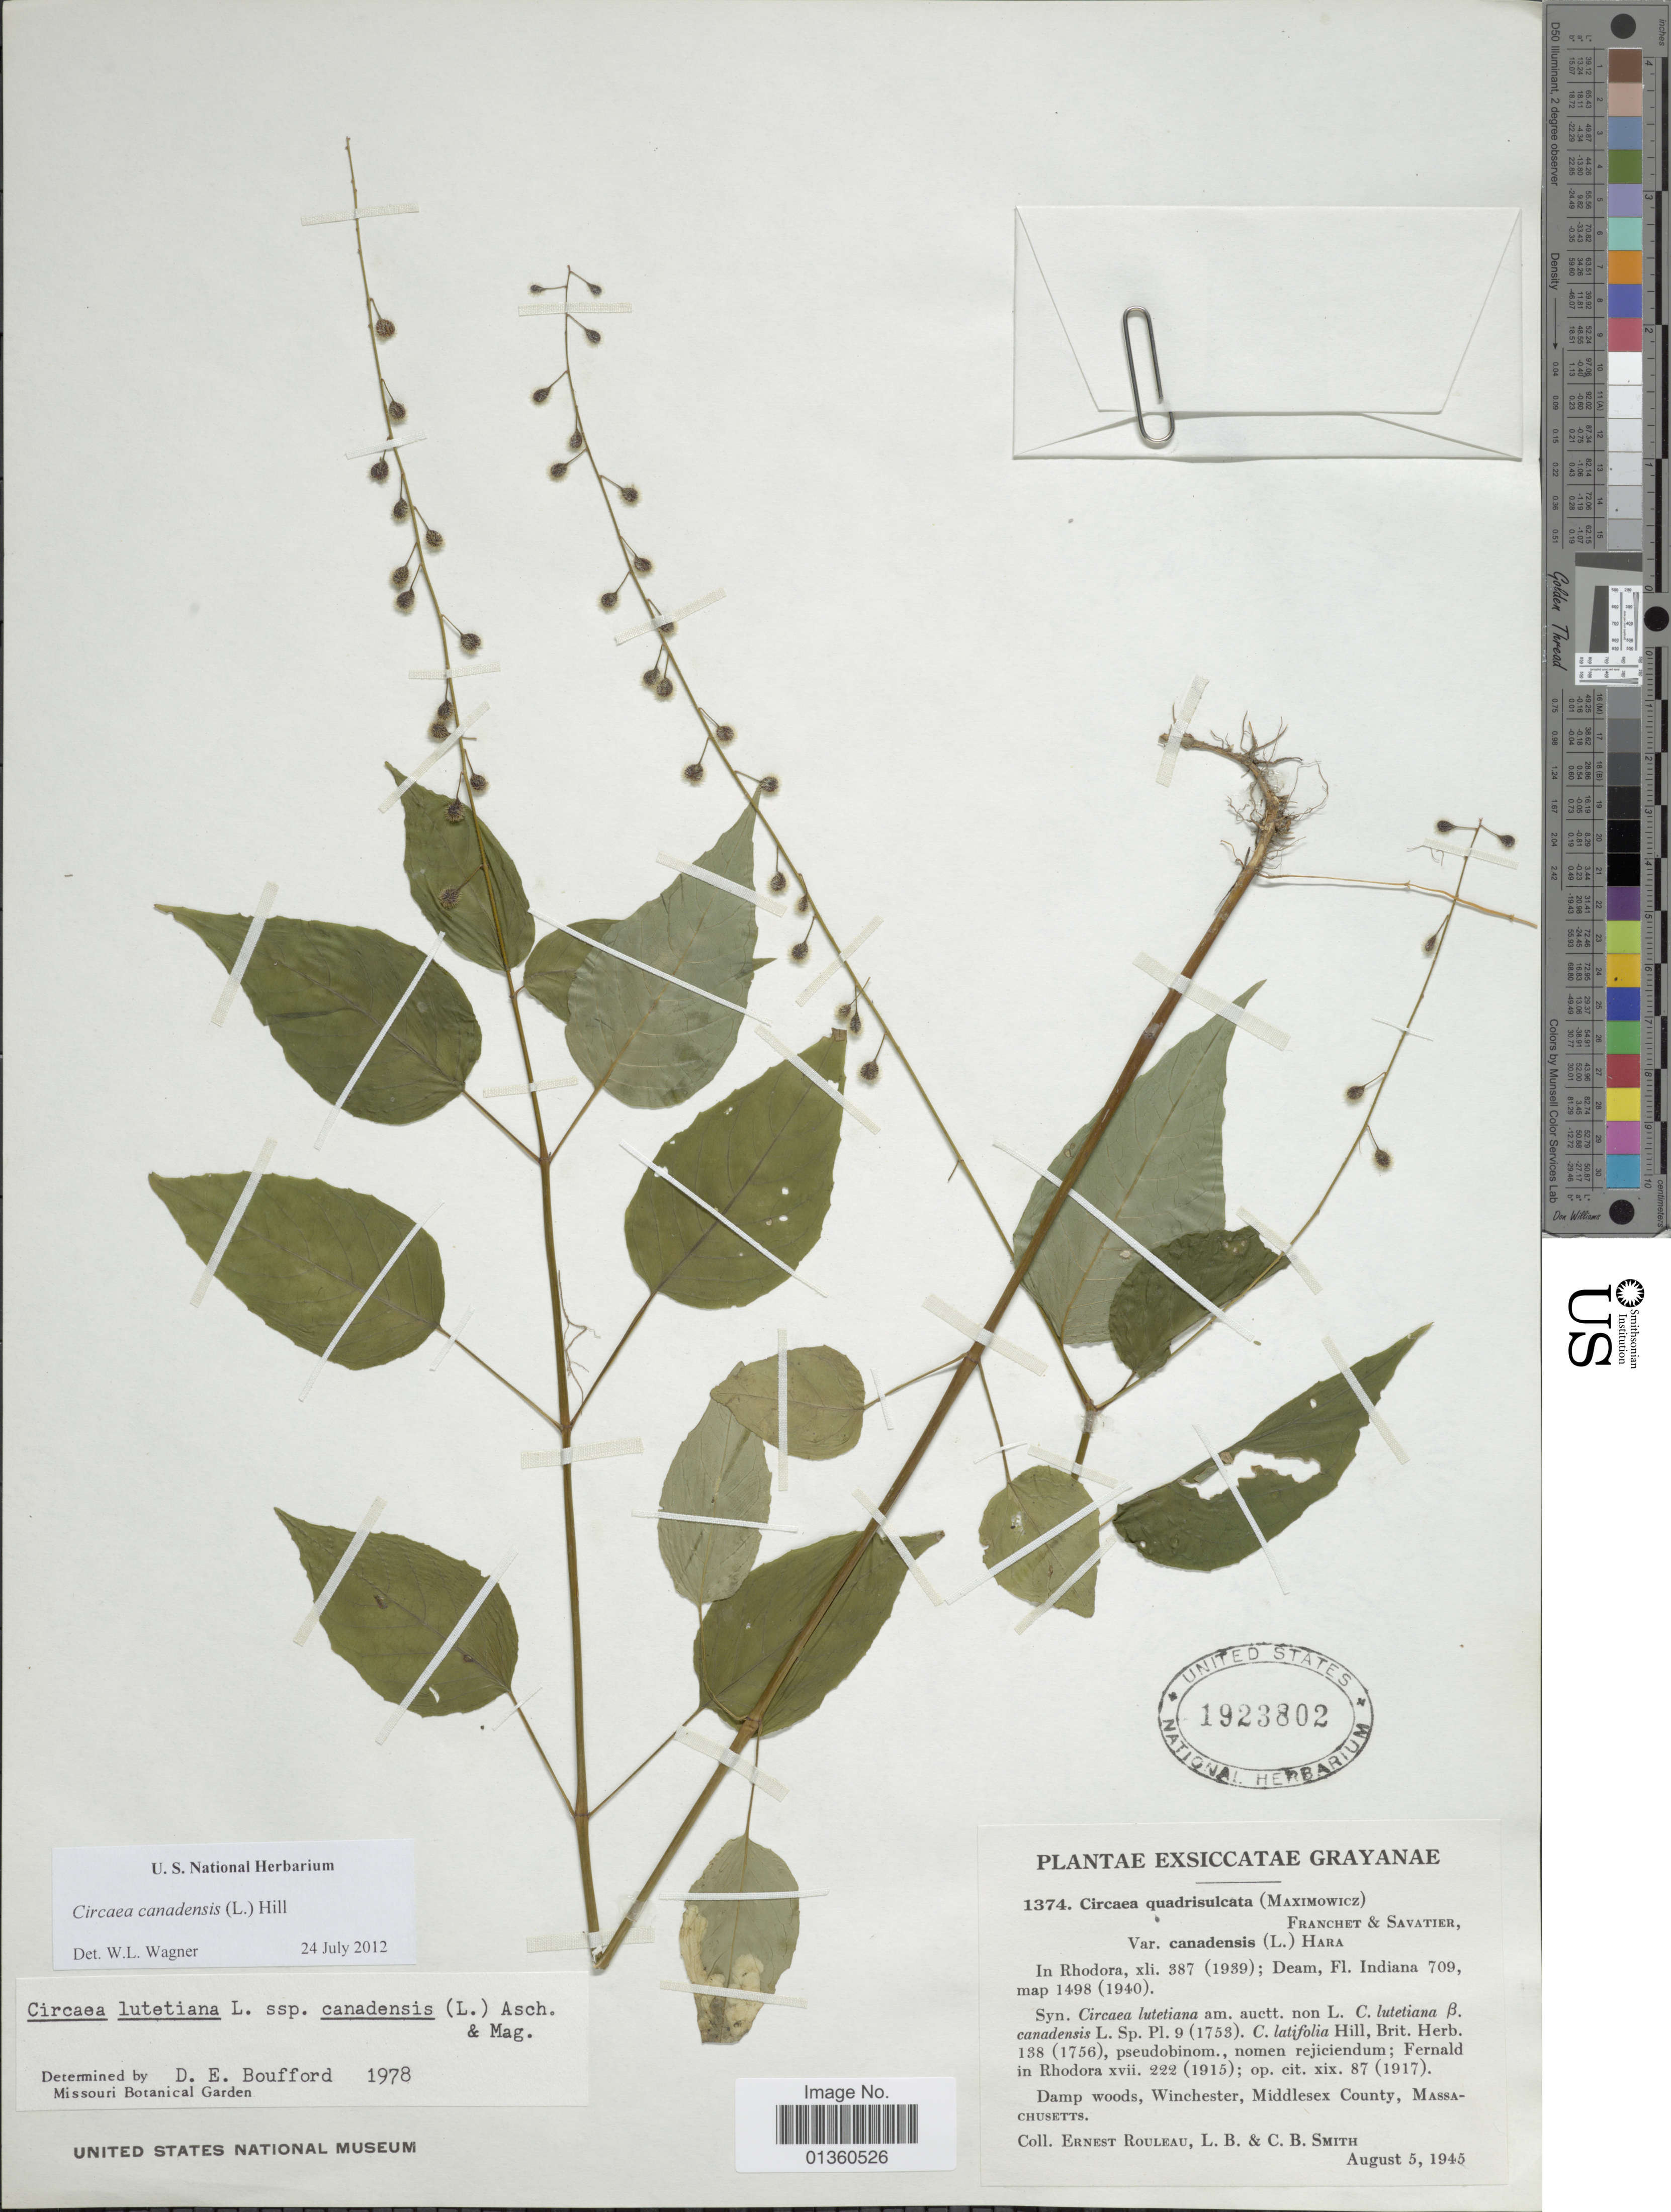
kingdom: Plantae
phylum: Tracheophyta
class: Magnoliopsida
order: Myrtales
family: Onagraceae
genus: Circaea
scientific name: Circaea canadensis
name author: (L.) Hill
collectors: J. Rouleau, L. Smith & C. Smith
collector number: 1374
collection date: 1945-08-05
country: United States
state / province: Massachusetts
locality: Grayanae, damp woods, Winchester, Middlesex County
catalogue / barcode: US 1923802